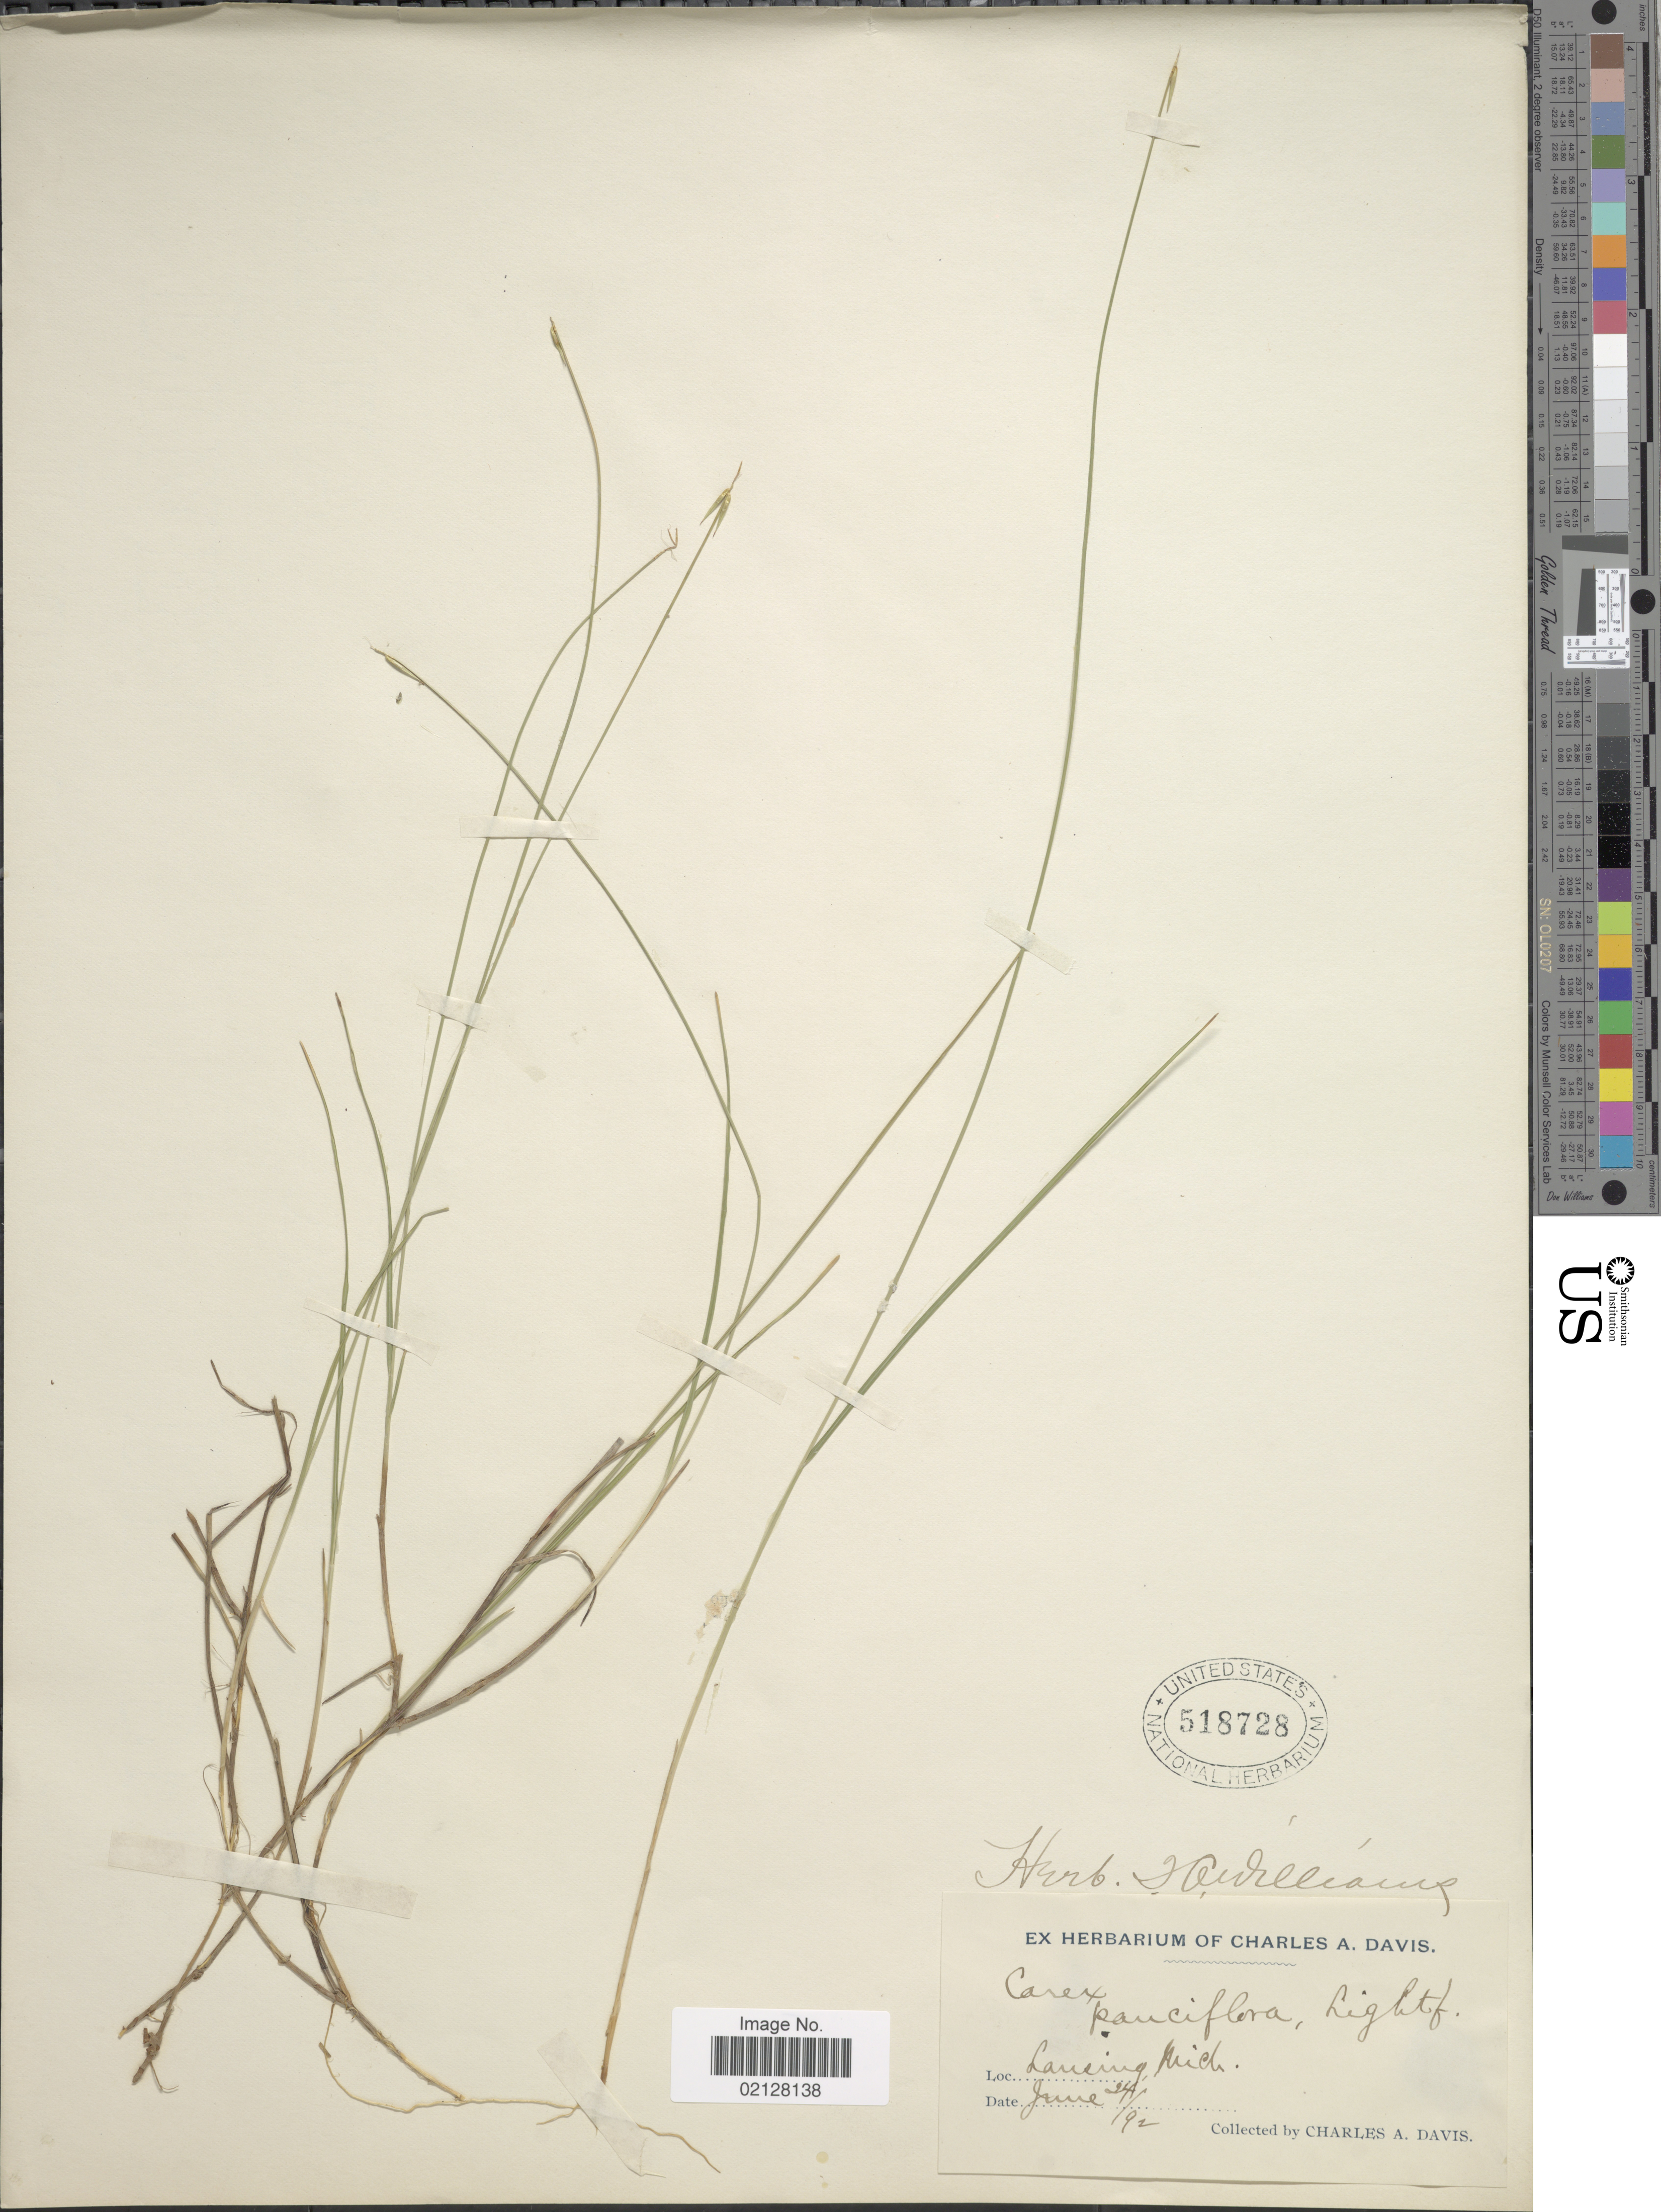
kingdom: Plantae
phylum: Tracheophyta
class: Liliopsida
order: Poales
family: Cyperaceae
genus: Carex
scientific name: Carex pauciflora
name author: Lightf.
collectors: C. Davis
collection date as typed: Transcribed d/m/y: 24/6/92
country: United States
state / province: Michigan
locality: Lansing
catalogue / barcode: US 518728